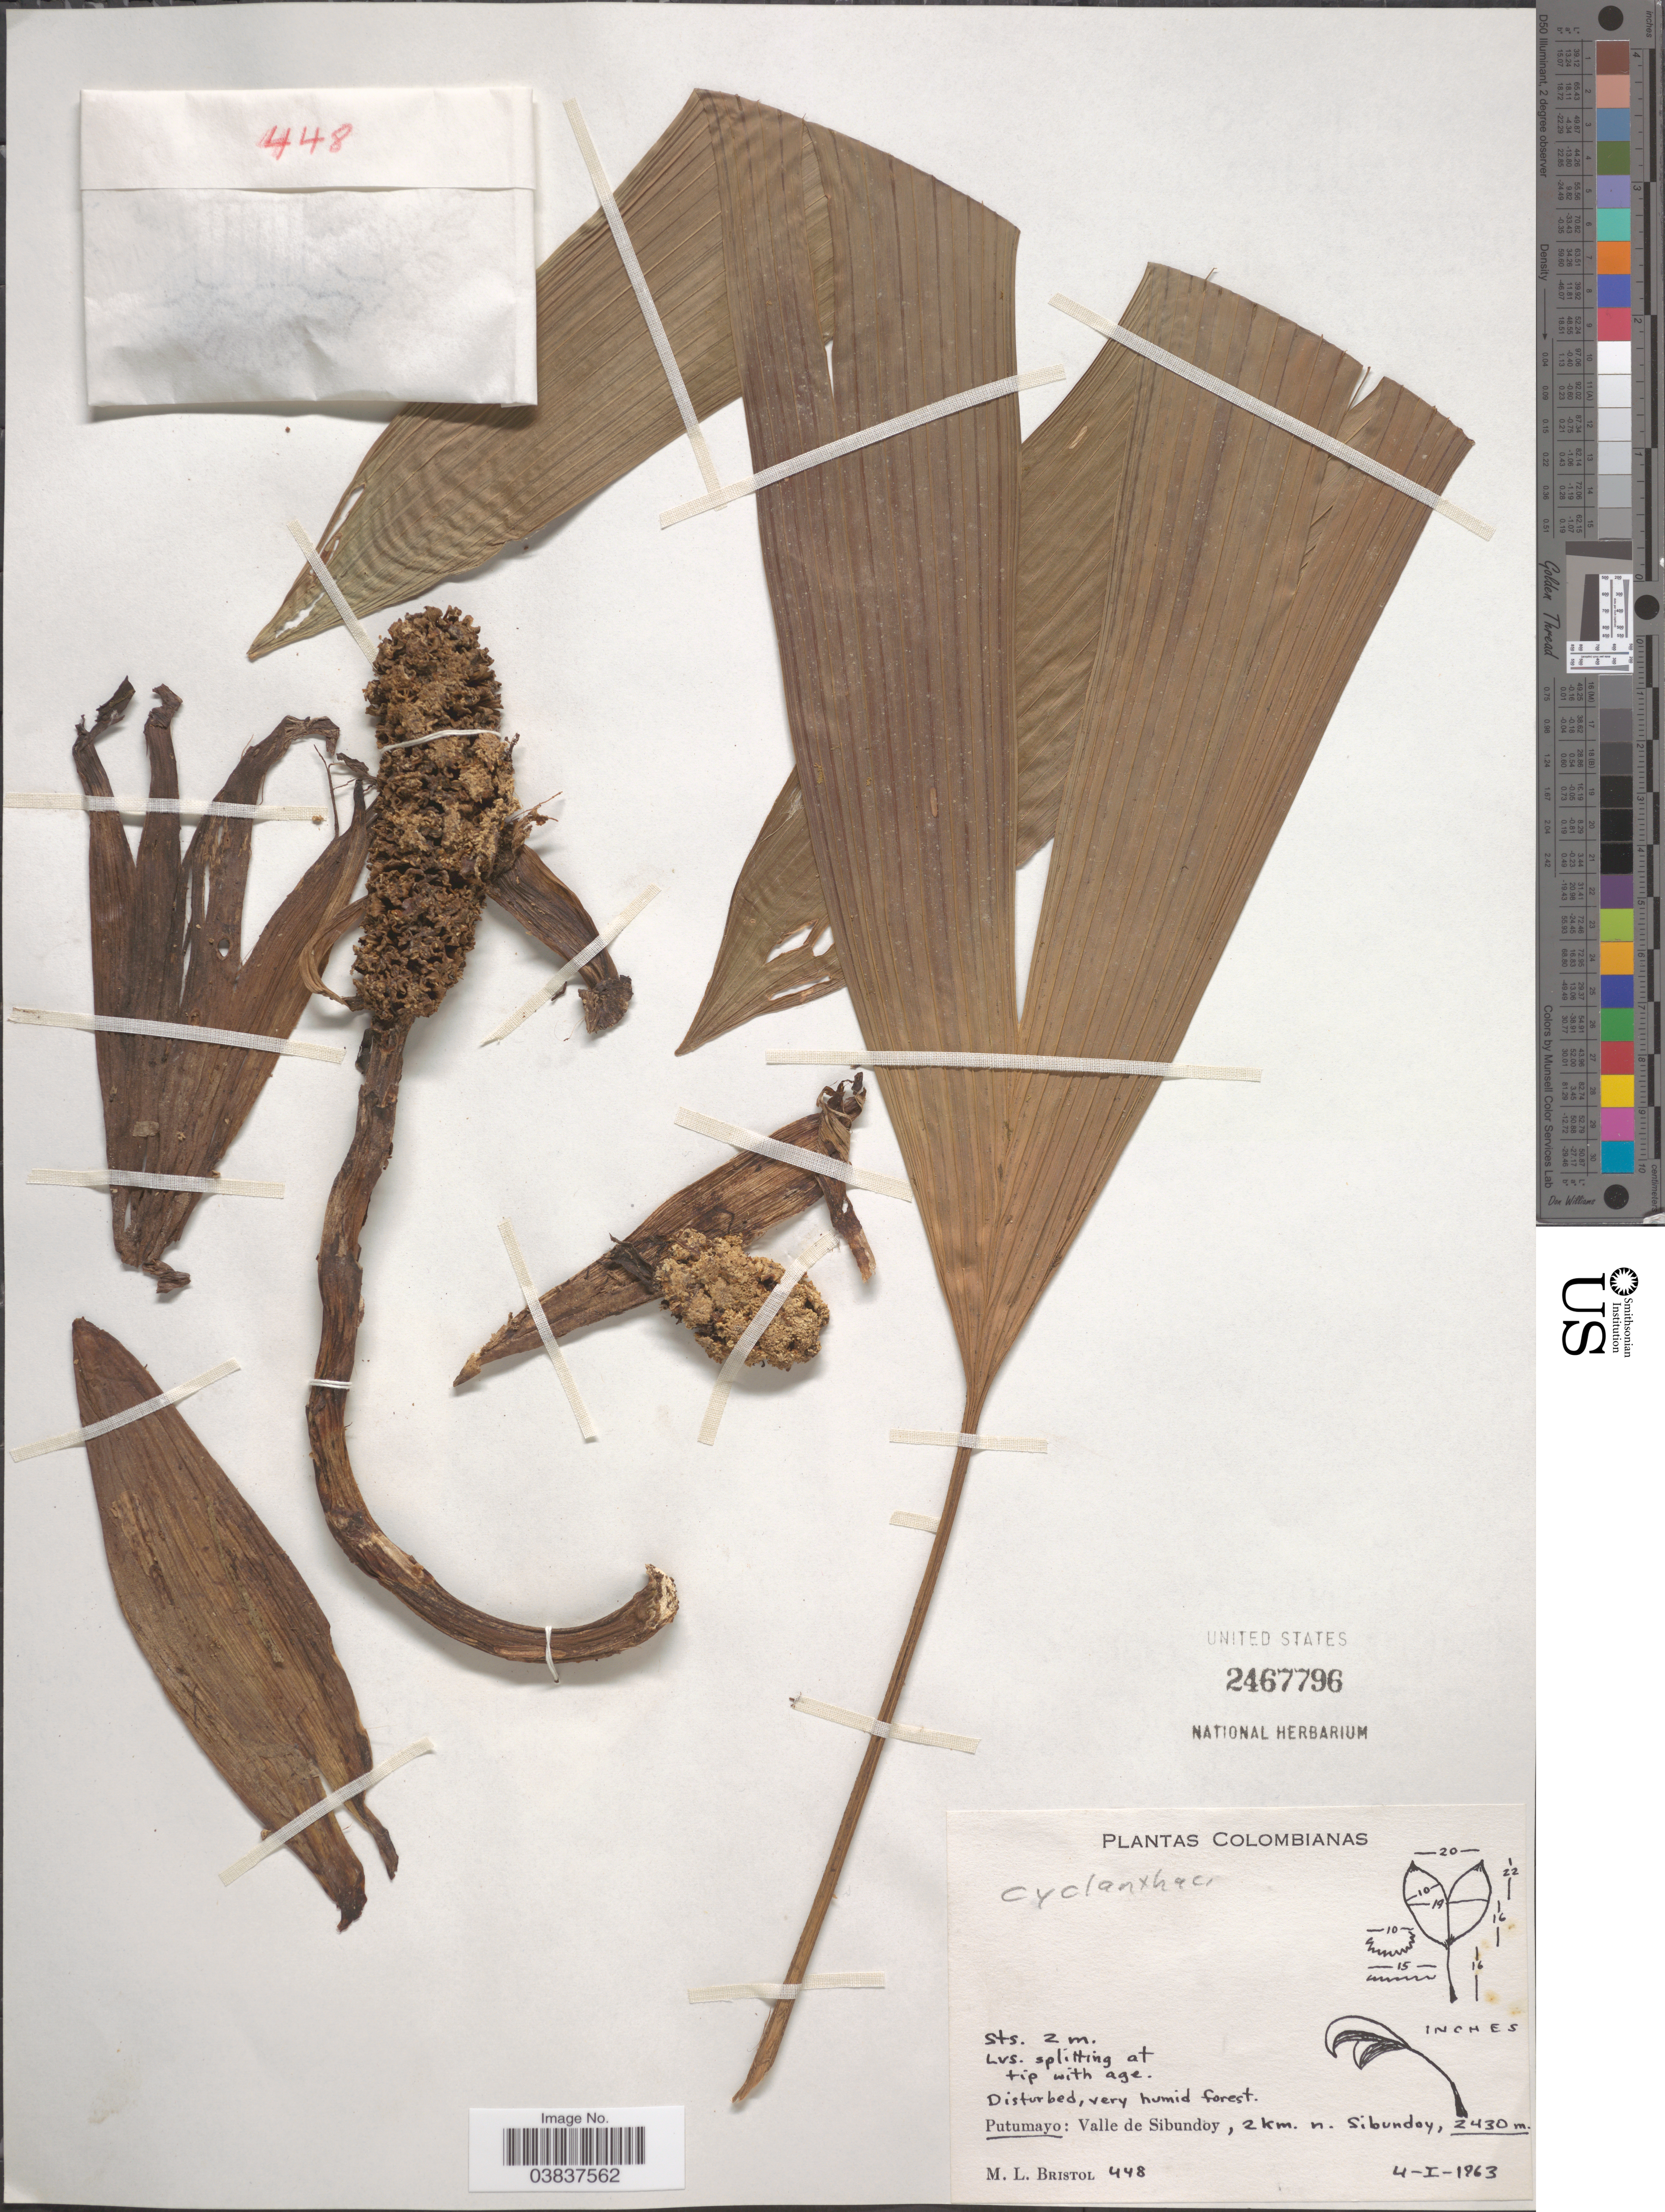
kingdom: Plantae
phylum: Tracheophyta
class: Liliopsida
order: Pandanales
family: Cyclanthaceae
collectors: M. L. Bristol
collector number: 448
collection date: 1963-01-04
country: Colombia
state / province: Putumayo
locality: Valle de Sibundoy, 2 km. n. Sibundoy.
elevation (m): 2430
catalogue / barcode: US 2467796